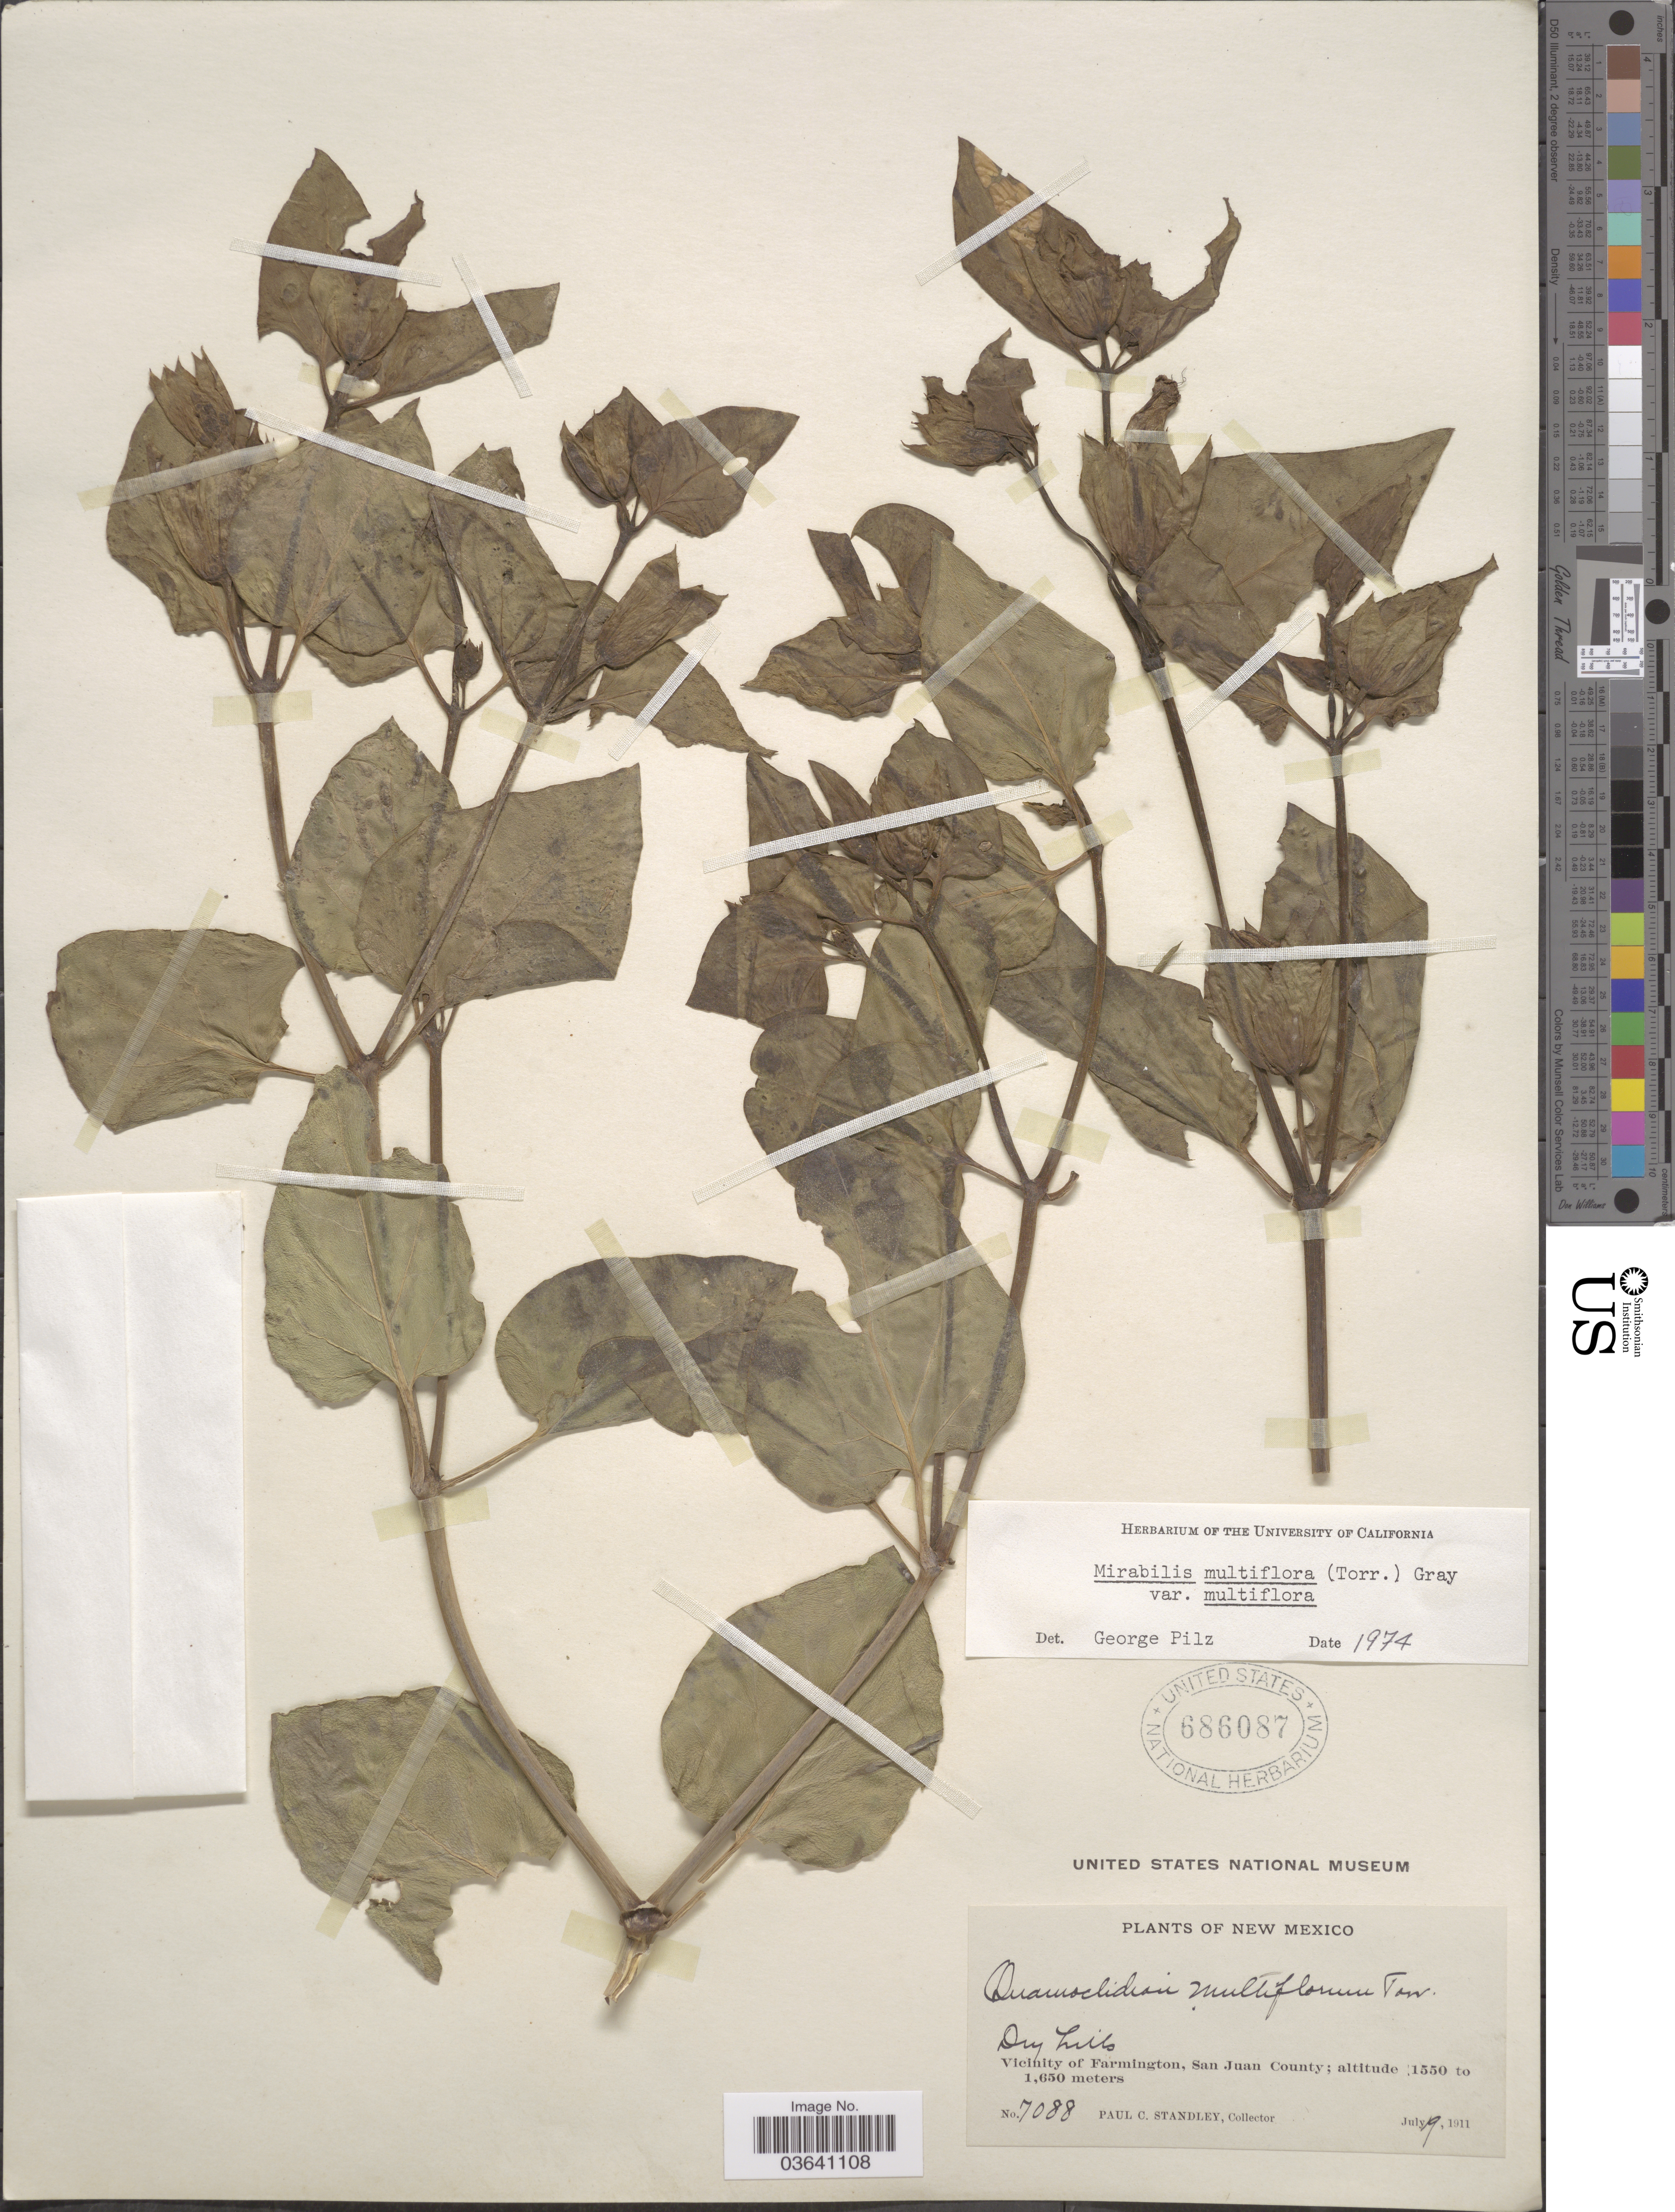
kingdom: Plantae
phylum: Tracheophyta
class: Magnoliopsida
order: Caryophyllales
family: Nyctaginaceae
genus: Mirabilis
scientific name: Mirabilis multiflora var. multiflora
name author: (Torr.) A. Gray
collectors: P. C. Standley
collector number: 7088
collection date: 1911-07-19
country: United States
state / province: New Mexico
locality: Vicinity of Farmington, San Juan County.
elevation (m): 1550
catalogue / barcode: US 686087